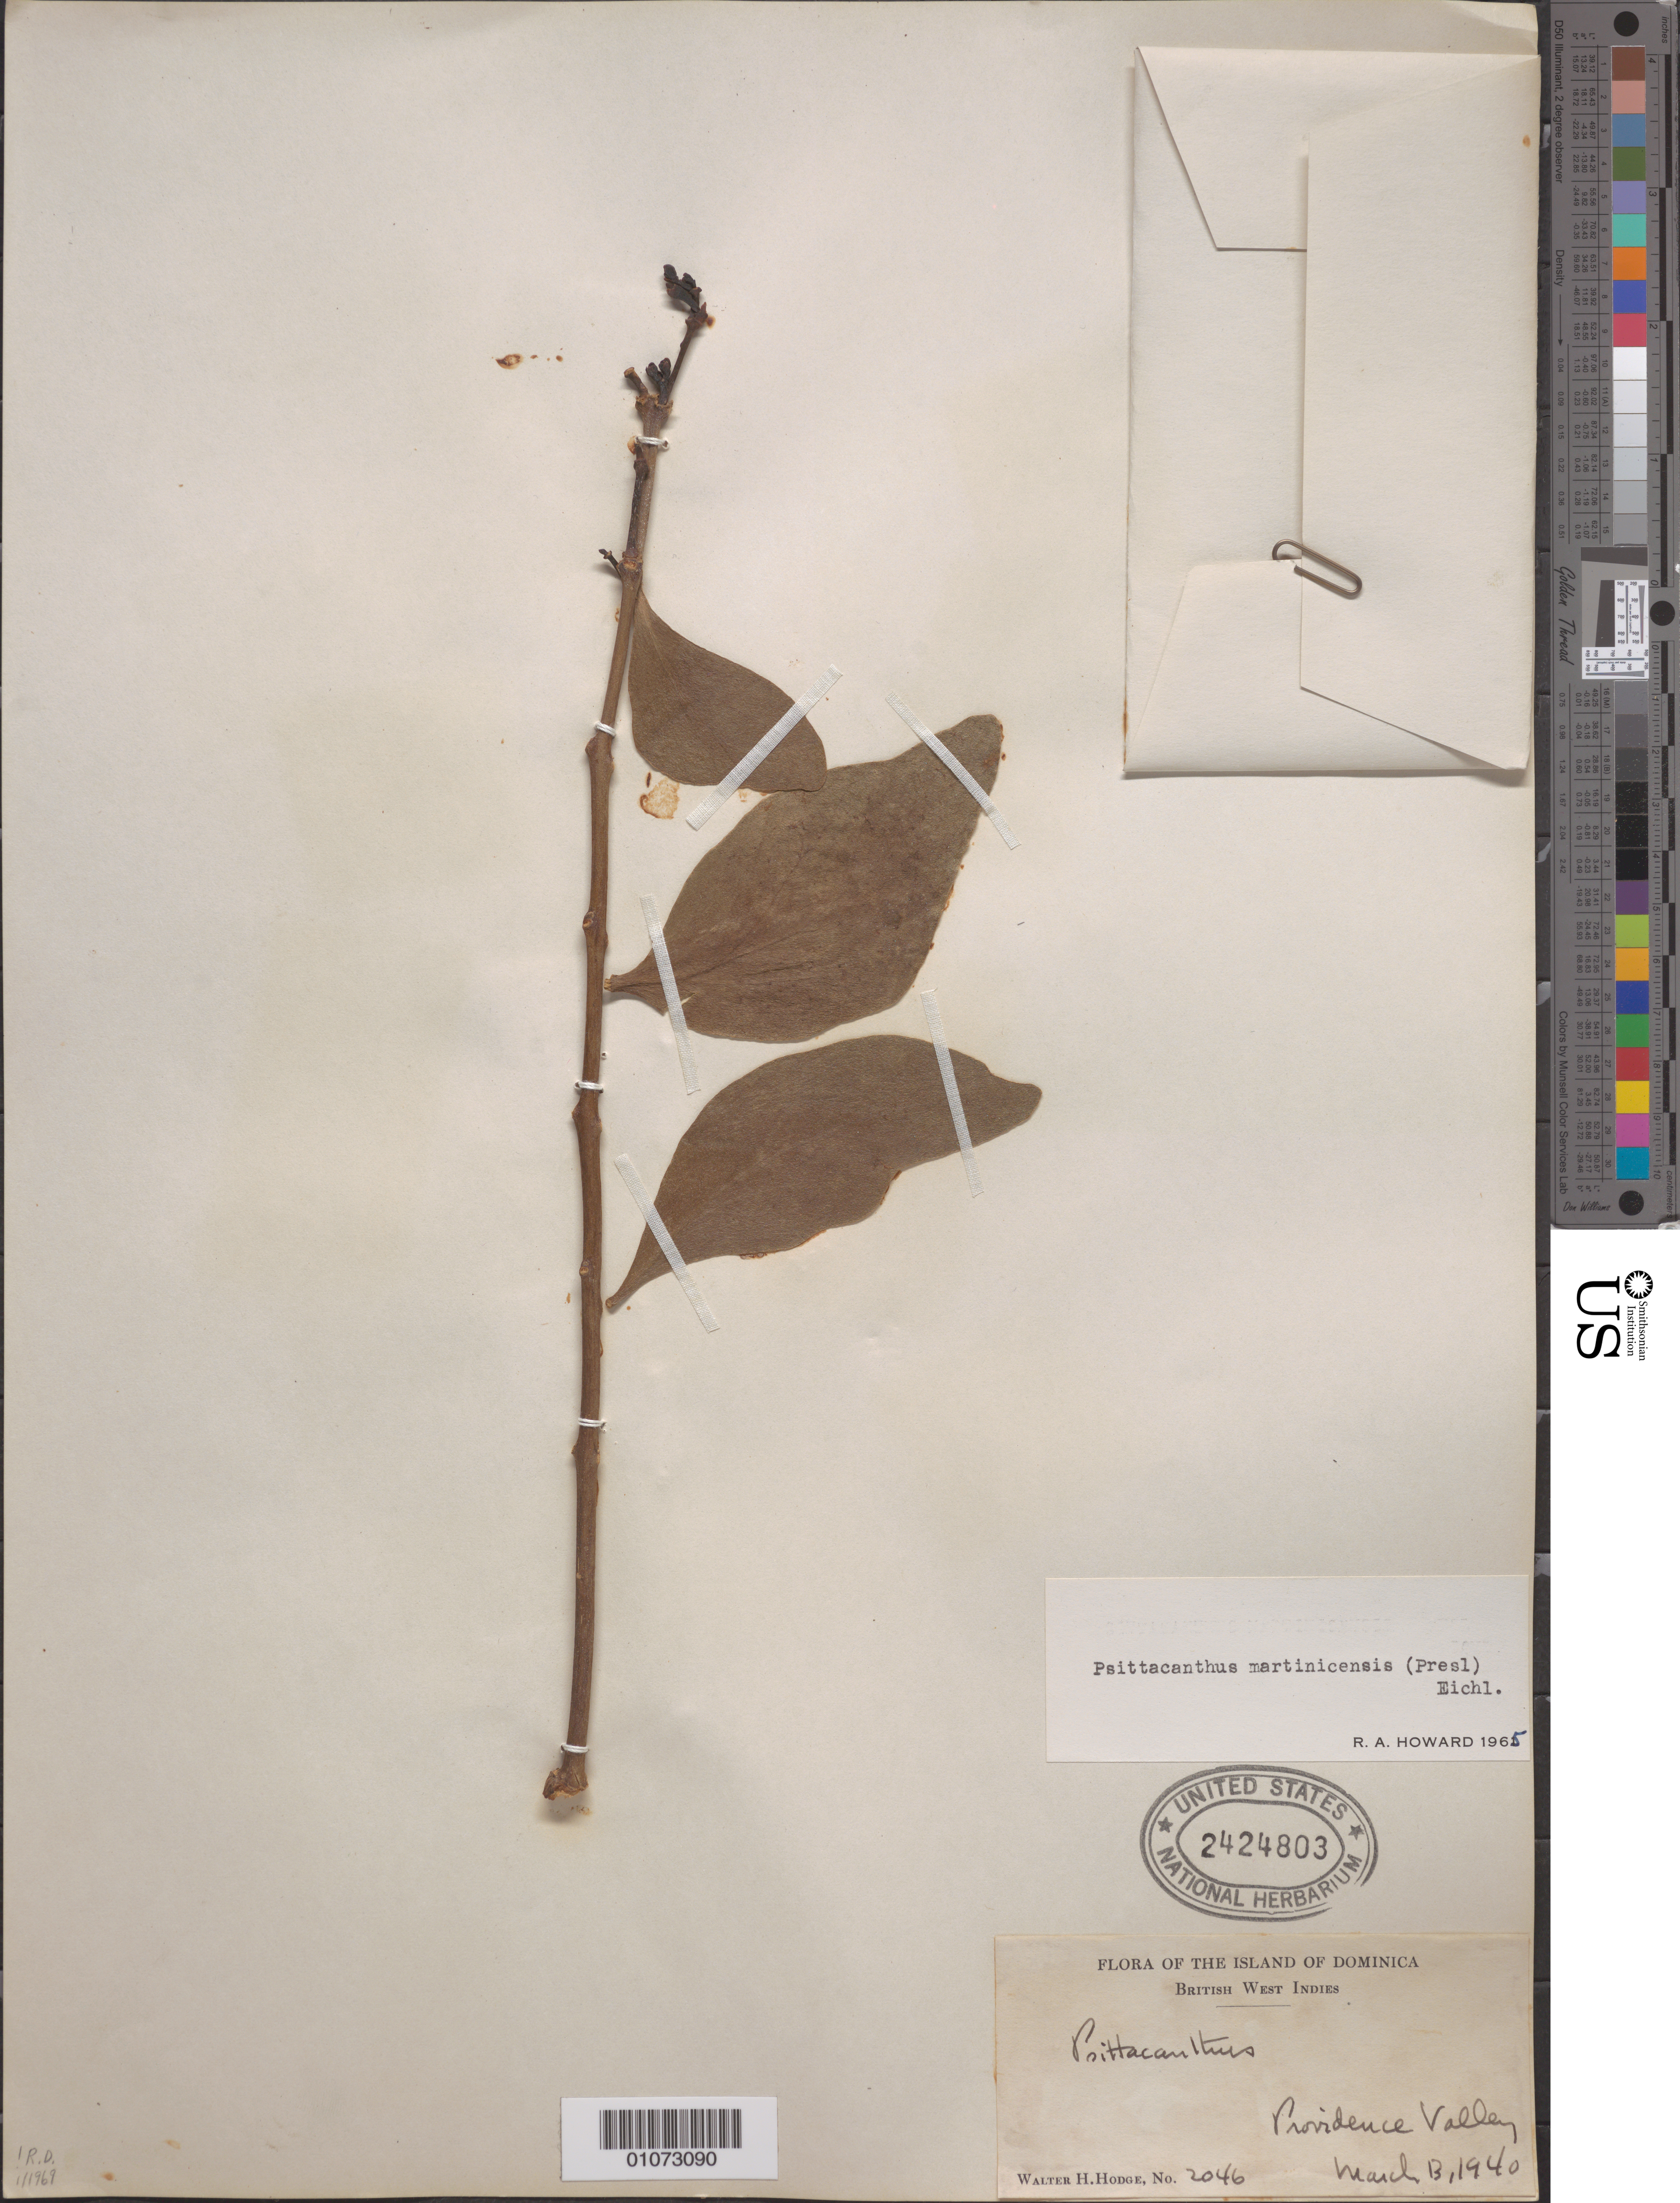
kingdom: Plantae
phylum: Tracheophyta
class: Magnoliopsida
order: Santalales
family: Loranthaceae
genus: Psittacanthus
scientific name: Psittacanthus martinicensis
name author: (C. Presl ex Schult. f.) Eichler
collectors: W. Hodge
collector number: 2046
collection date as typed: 13 Mar 1940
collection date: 1940-03-13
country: Dominica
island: Dominica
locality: Providence Valley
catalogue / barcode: US 2424803